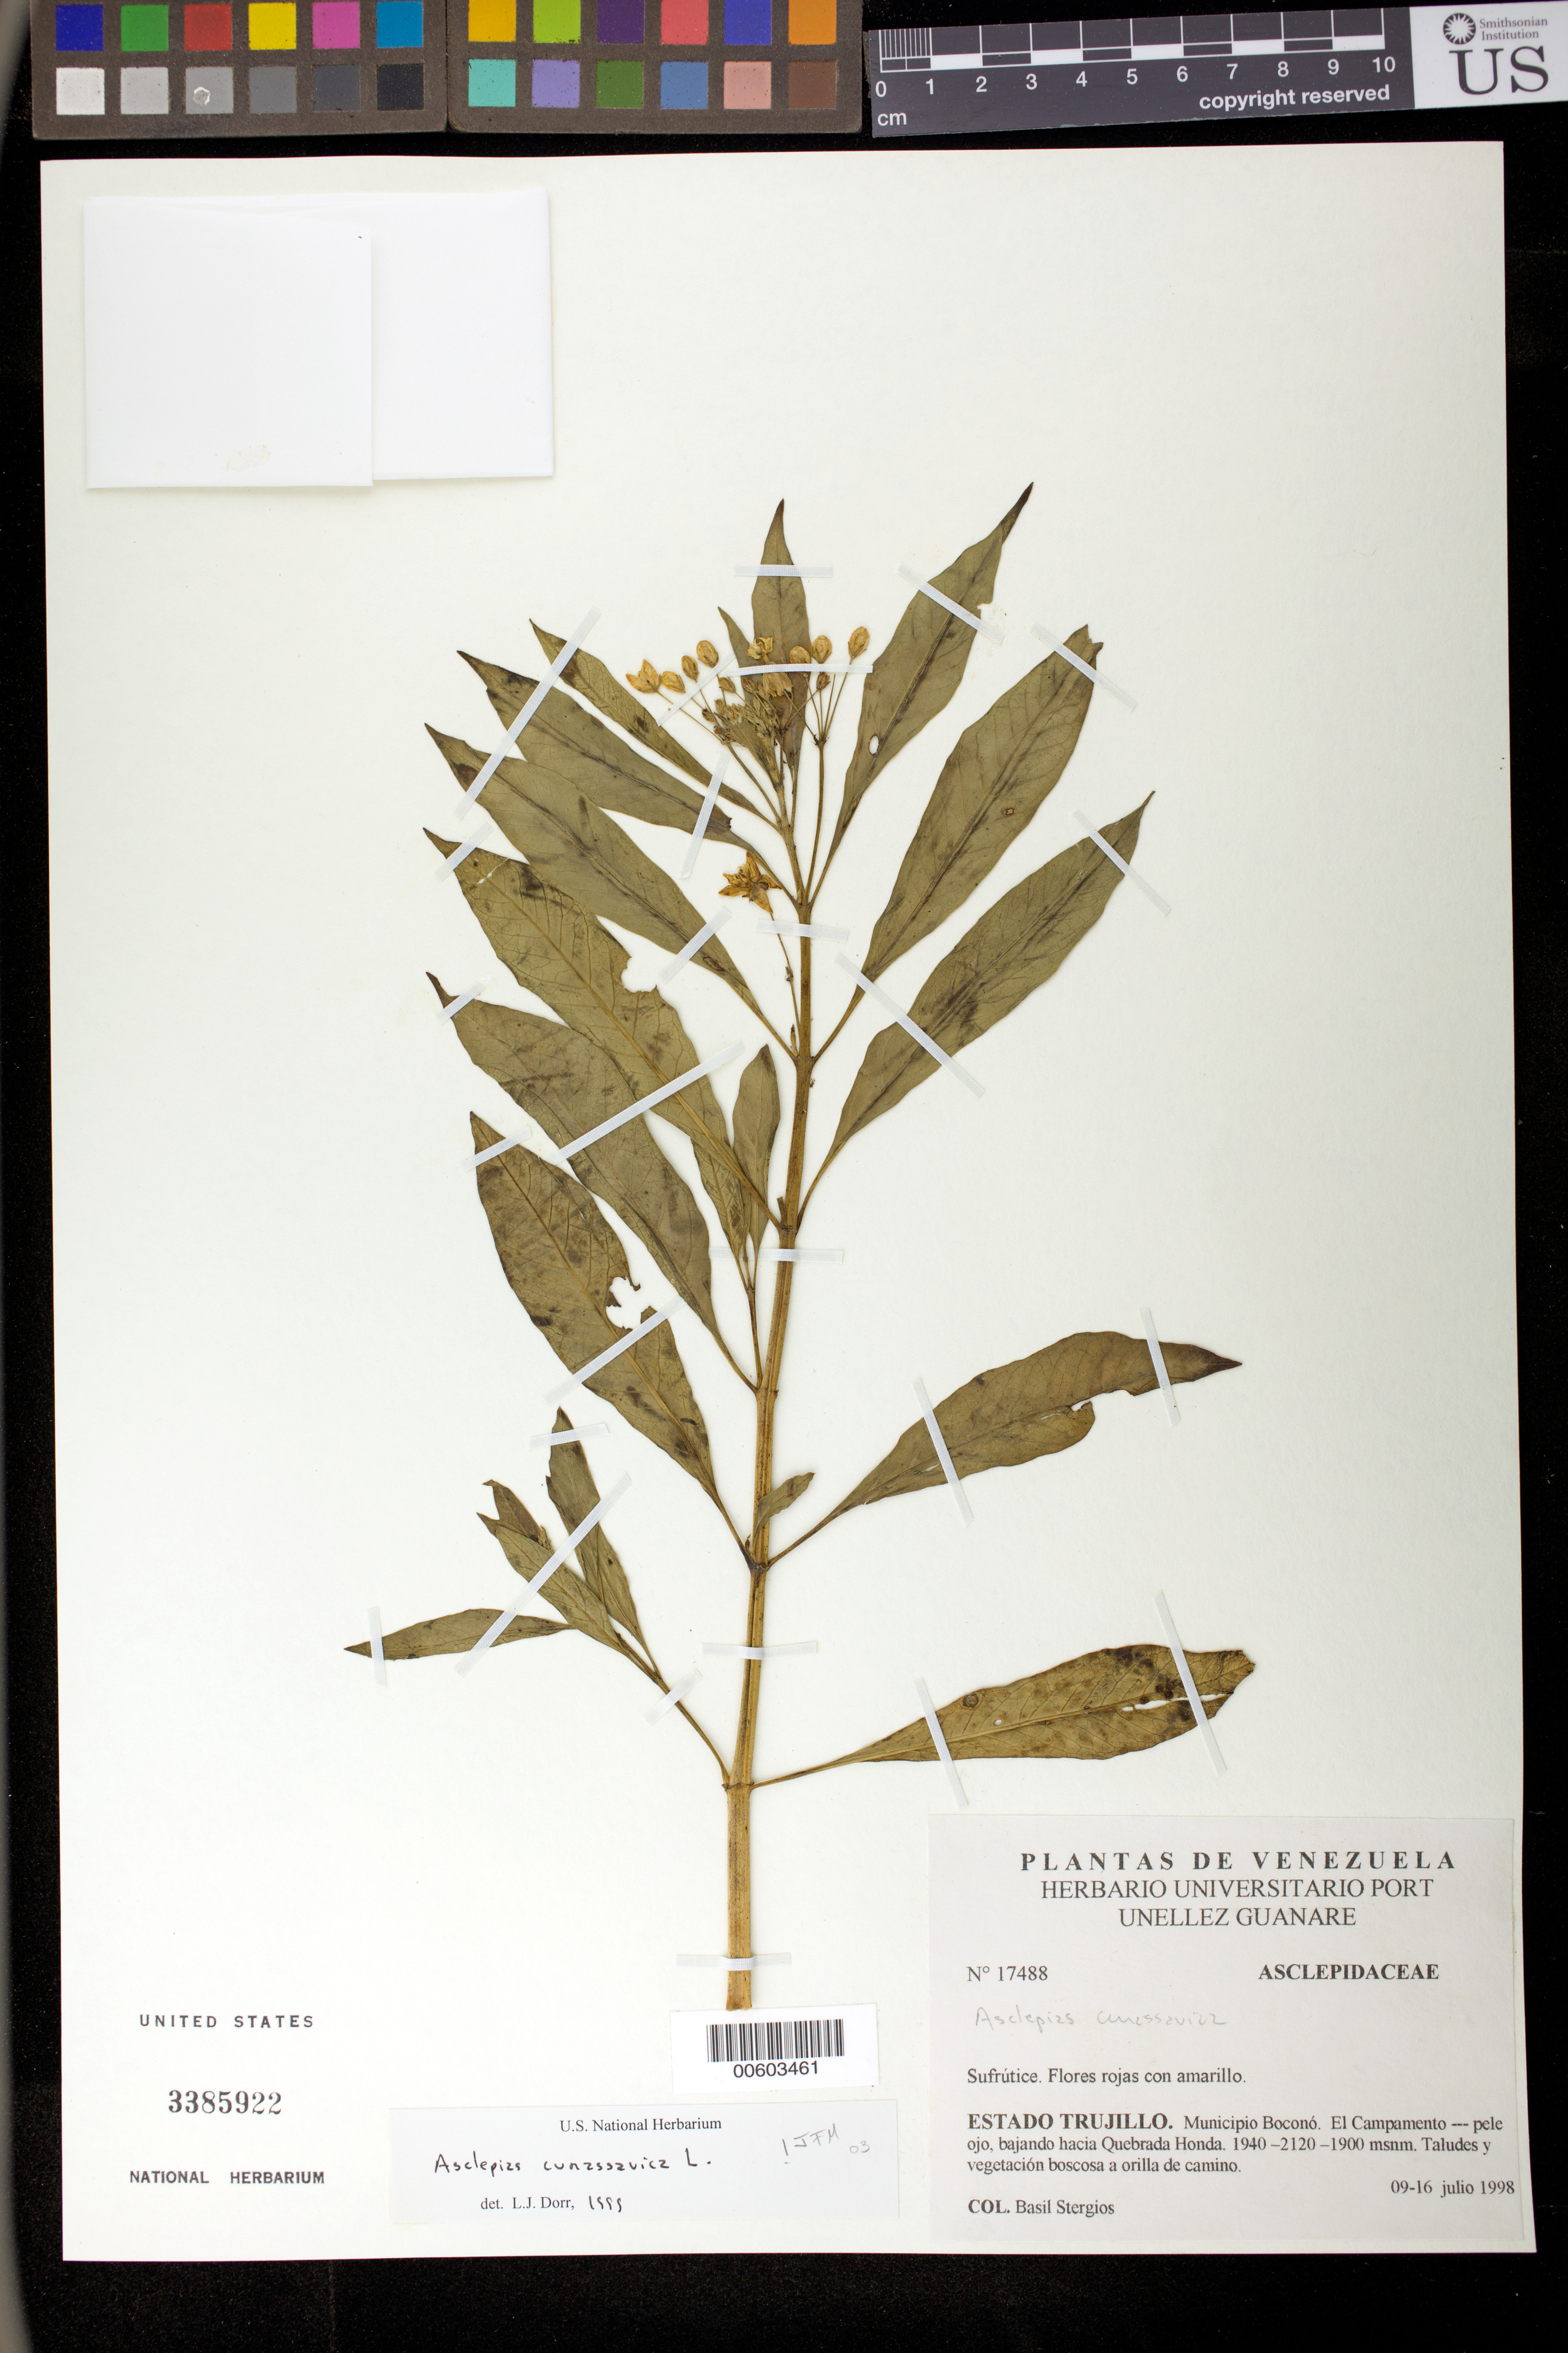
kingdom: Plantae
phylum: Tracheophyta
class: Magnoliopsida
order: Gentianales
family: Apocynaceae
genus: Asclepias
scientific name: Asclepias curassavica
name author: L.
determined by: Dorr, L. J., (BOT), Smithsonian Institution - National Museum of Natural History (UNITED STATES)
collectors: B. G. Stergios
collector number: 17488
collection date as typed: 09 Jul 1998 to 16 Jul 1998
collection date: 1998-07-09/1998-07-16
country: Venezuela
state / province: Trujillo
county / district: Boconó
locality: Parque Nacional Guaramacal, El campamento-pele ojo, bajando hacia Quebrada Honda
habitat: Taludes y vegetación boscosa a orilla de camino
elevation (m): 1900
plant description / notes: F, MO, US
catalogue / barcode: US 3385922